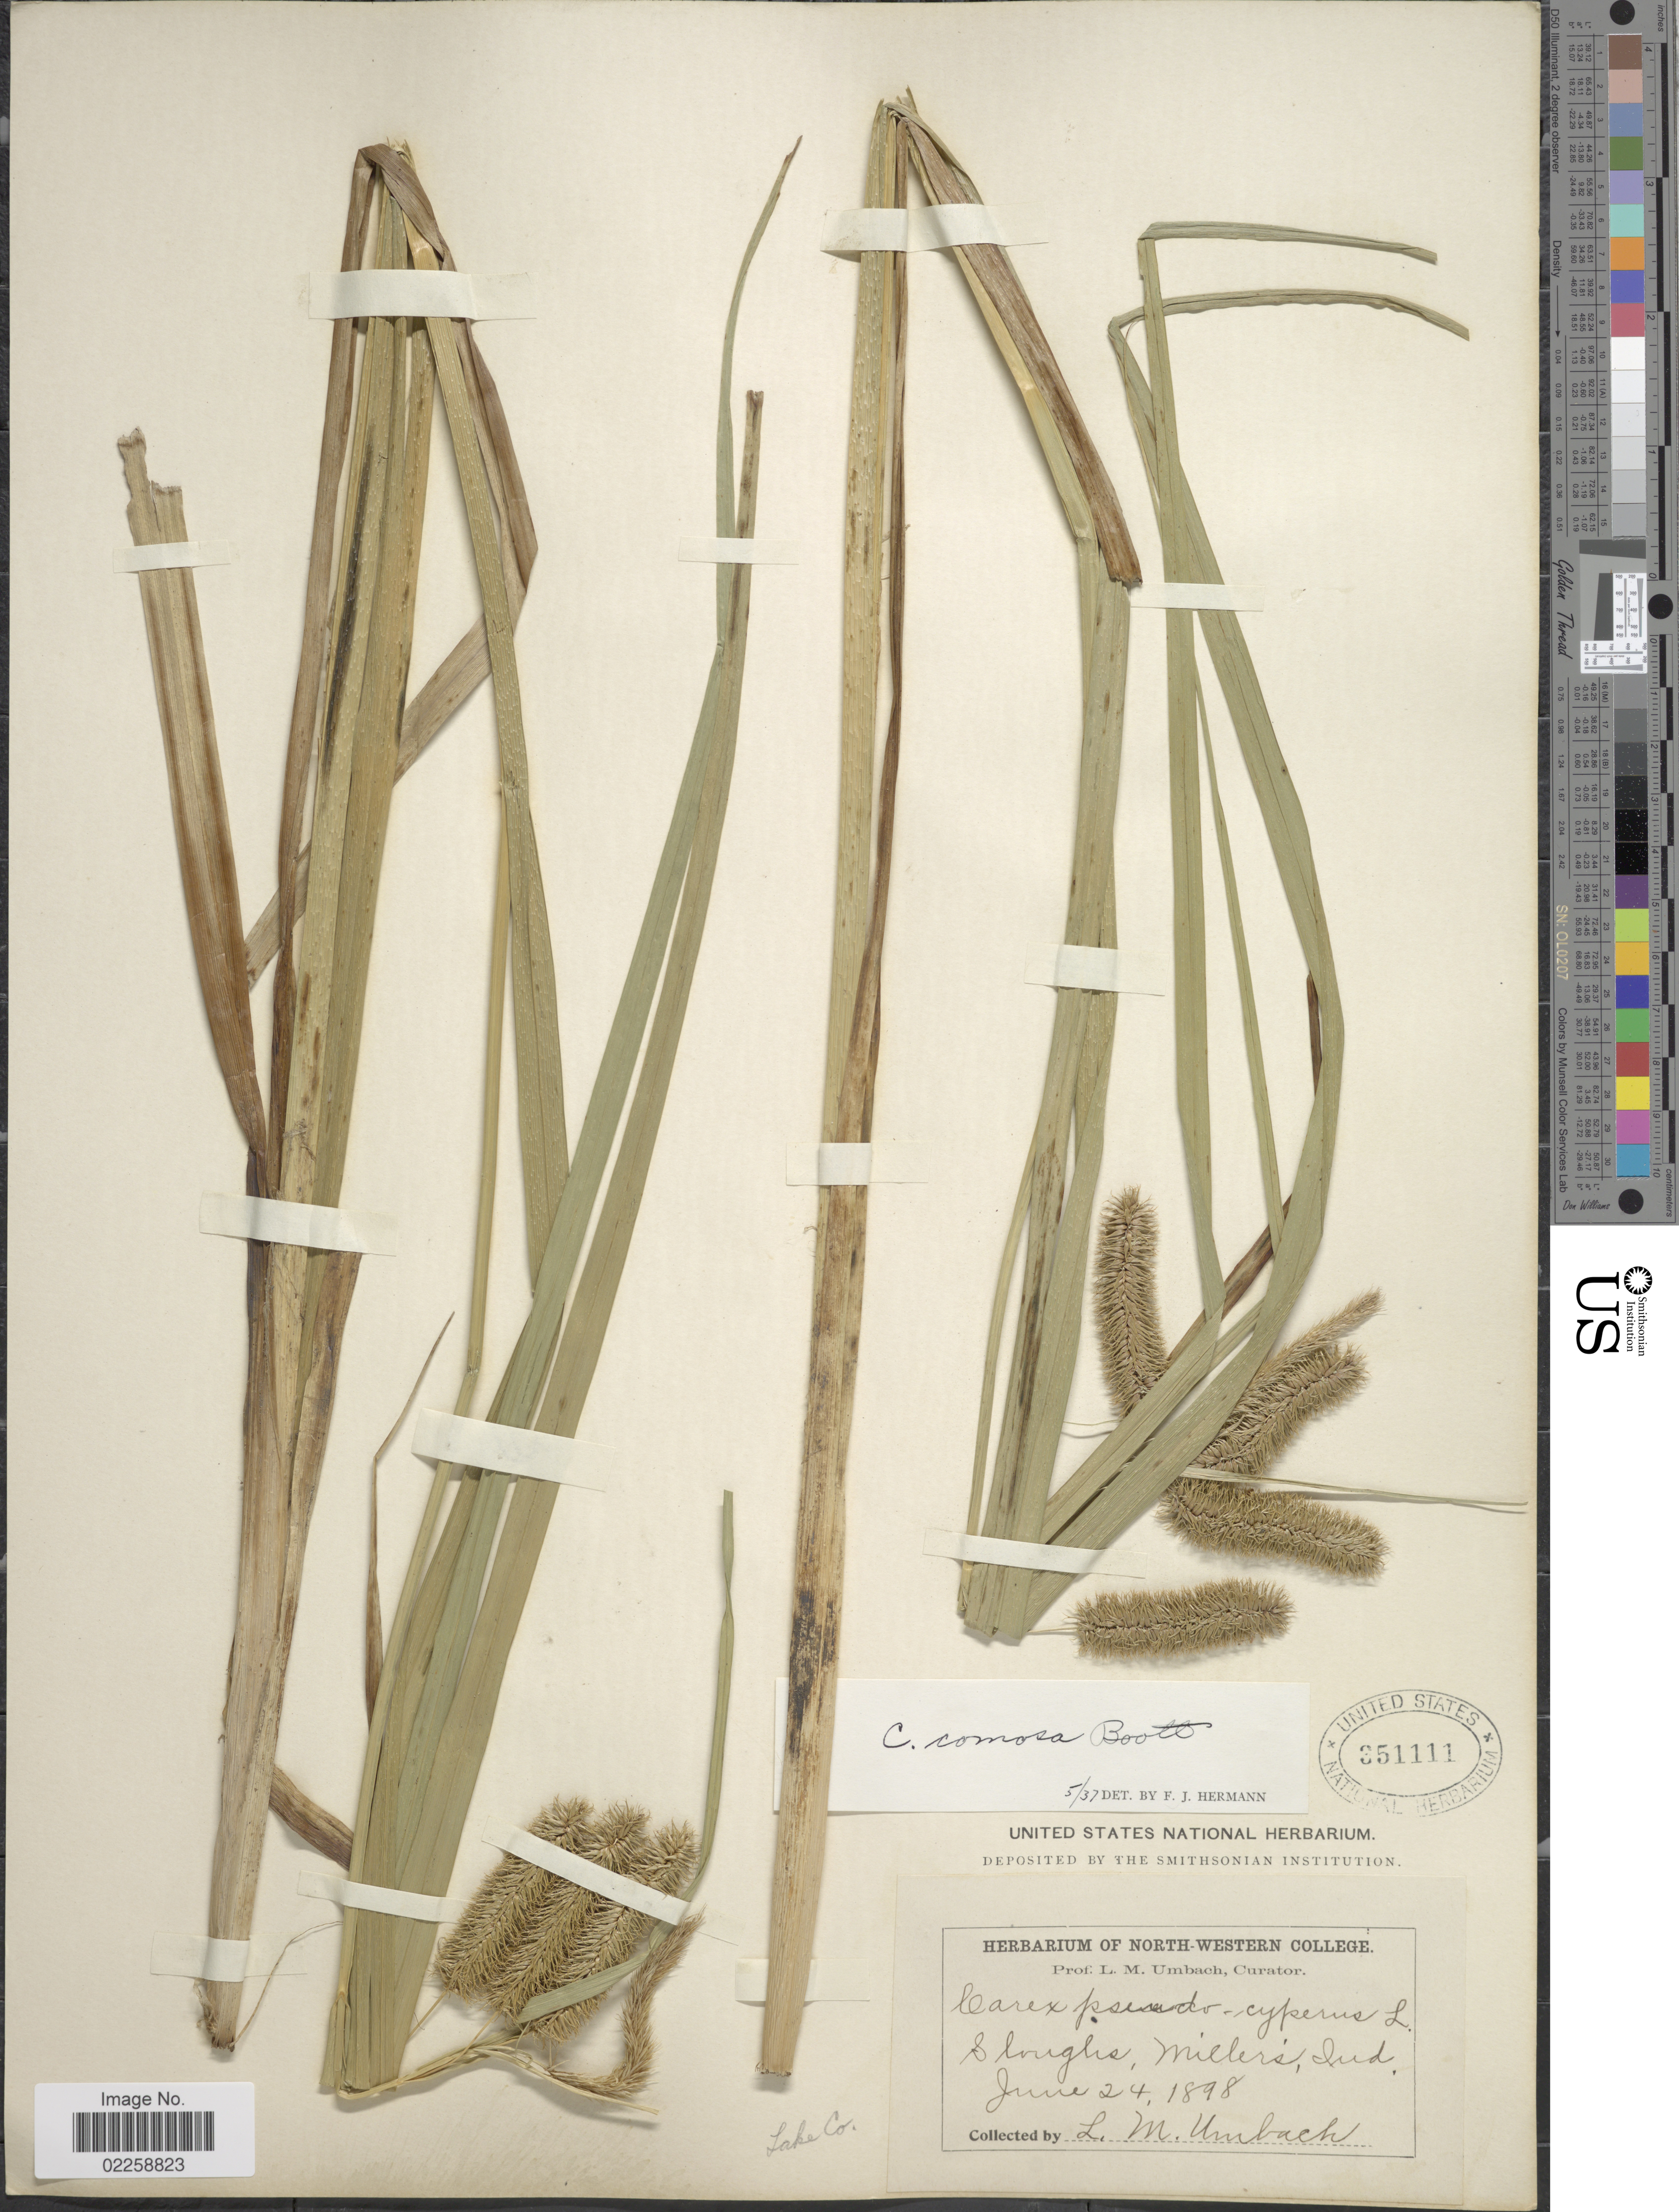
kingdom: Plantae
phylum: Tracheophyta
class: Liliopsida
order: Poales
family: Cyperaceae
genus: Carex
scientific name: Carex comosa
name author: Boott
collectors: L. M. Umbach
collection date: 1898-06-24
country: United States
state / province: Indiana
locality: Sloughs, Millers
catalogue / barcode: US 351111